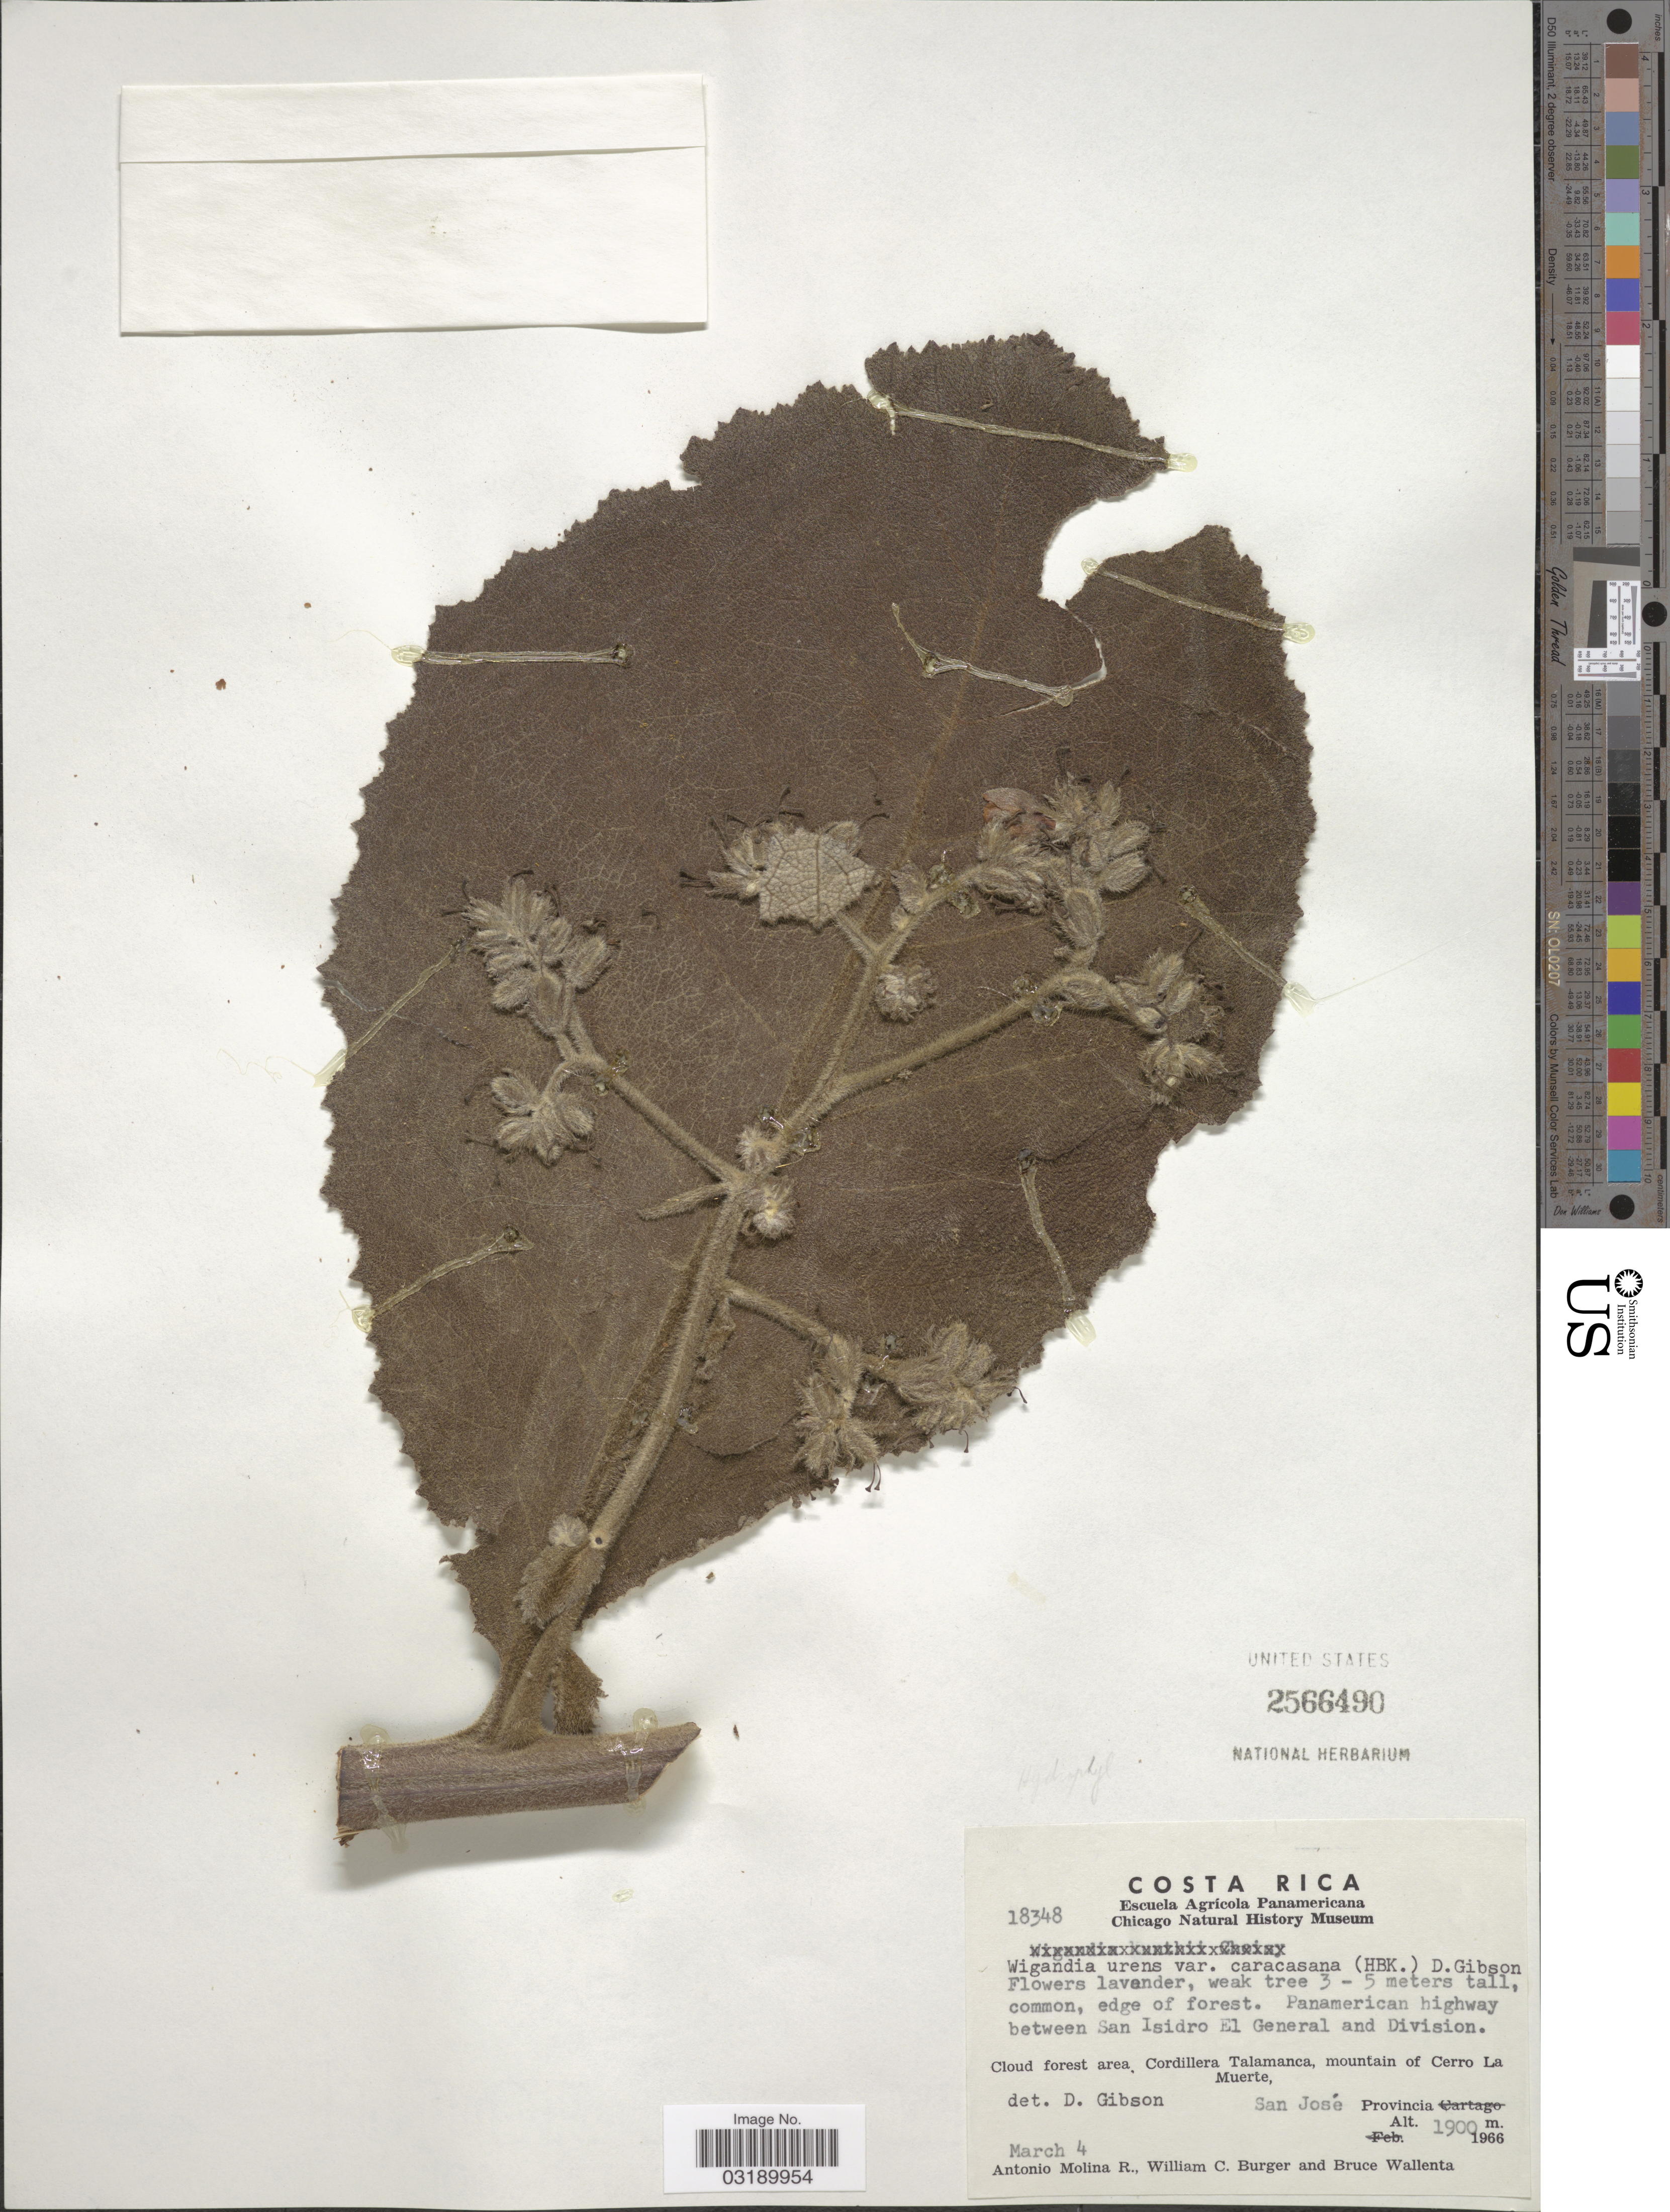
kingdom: Plantae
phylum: Tracheophyta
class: Magnoliopsida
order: Boraginales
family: Namaceae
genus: Wigandia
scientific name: Wigandia urens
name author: (Ruiz & Pav.) Kunth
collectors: A. Molina R., W. Burger & B. Wallenta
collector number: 18348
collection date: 1966-03-04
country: Costa Rica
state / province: San José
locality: Edge of forest. Panamerican highway between San Isidro El General and Division. Cloud forest area. Cordillera Talamanca, mountain of Cerro La Muerta.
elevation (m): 1900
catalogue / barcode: US 2566490